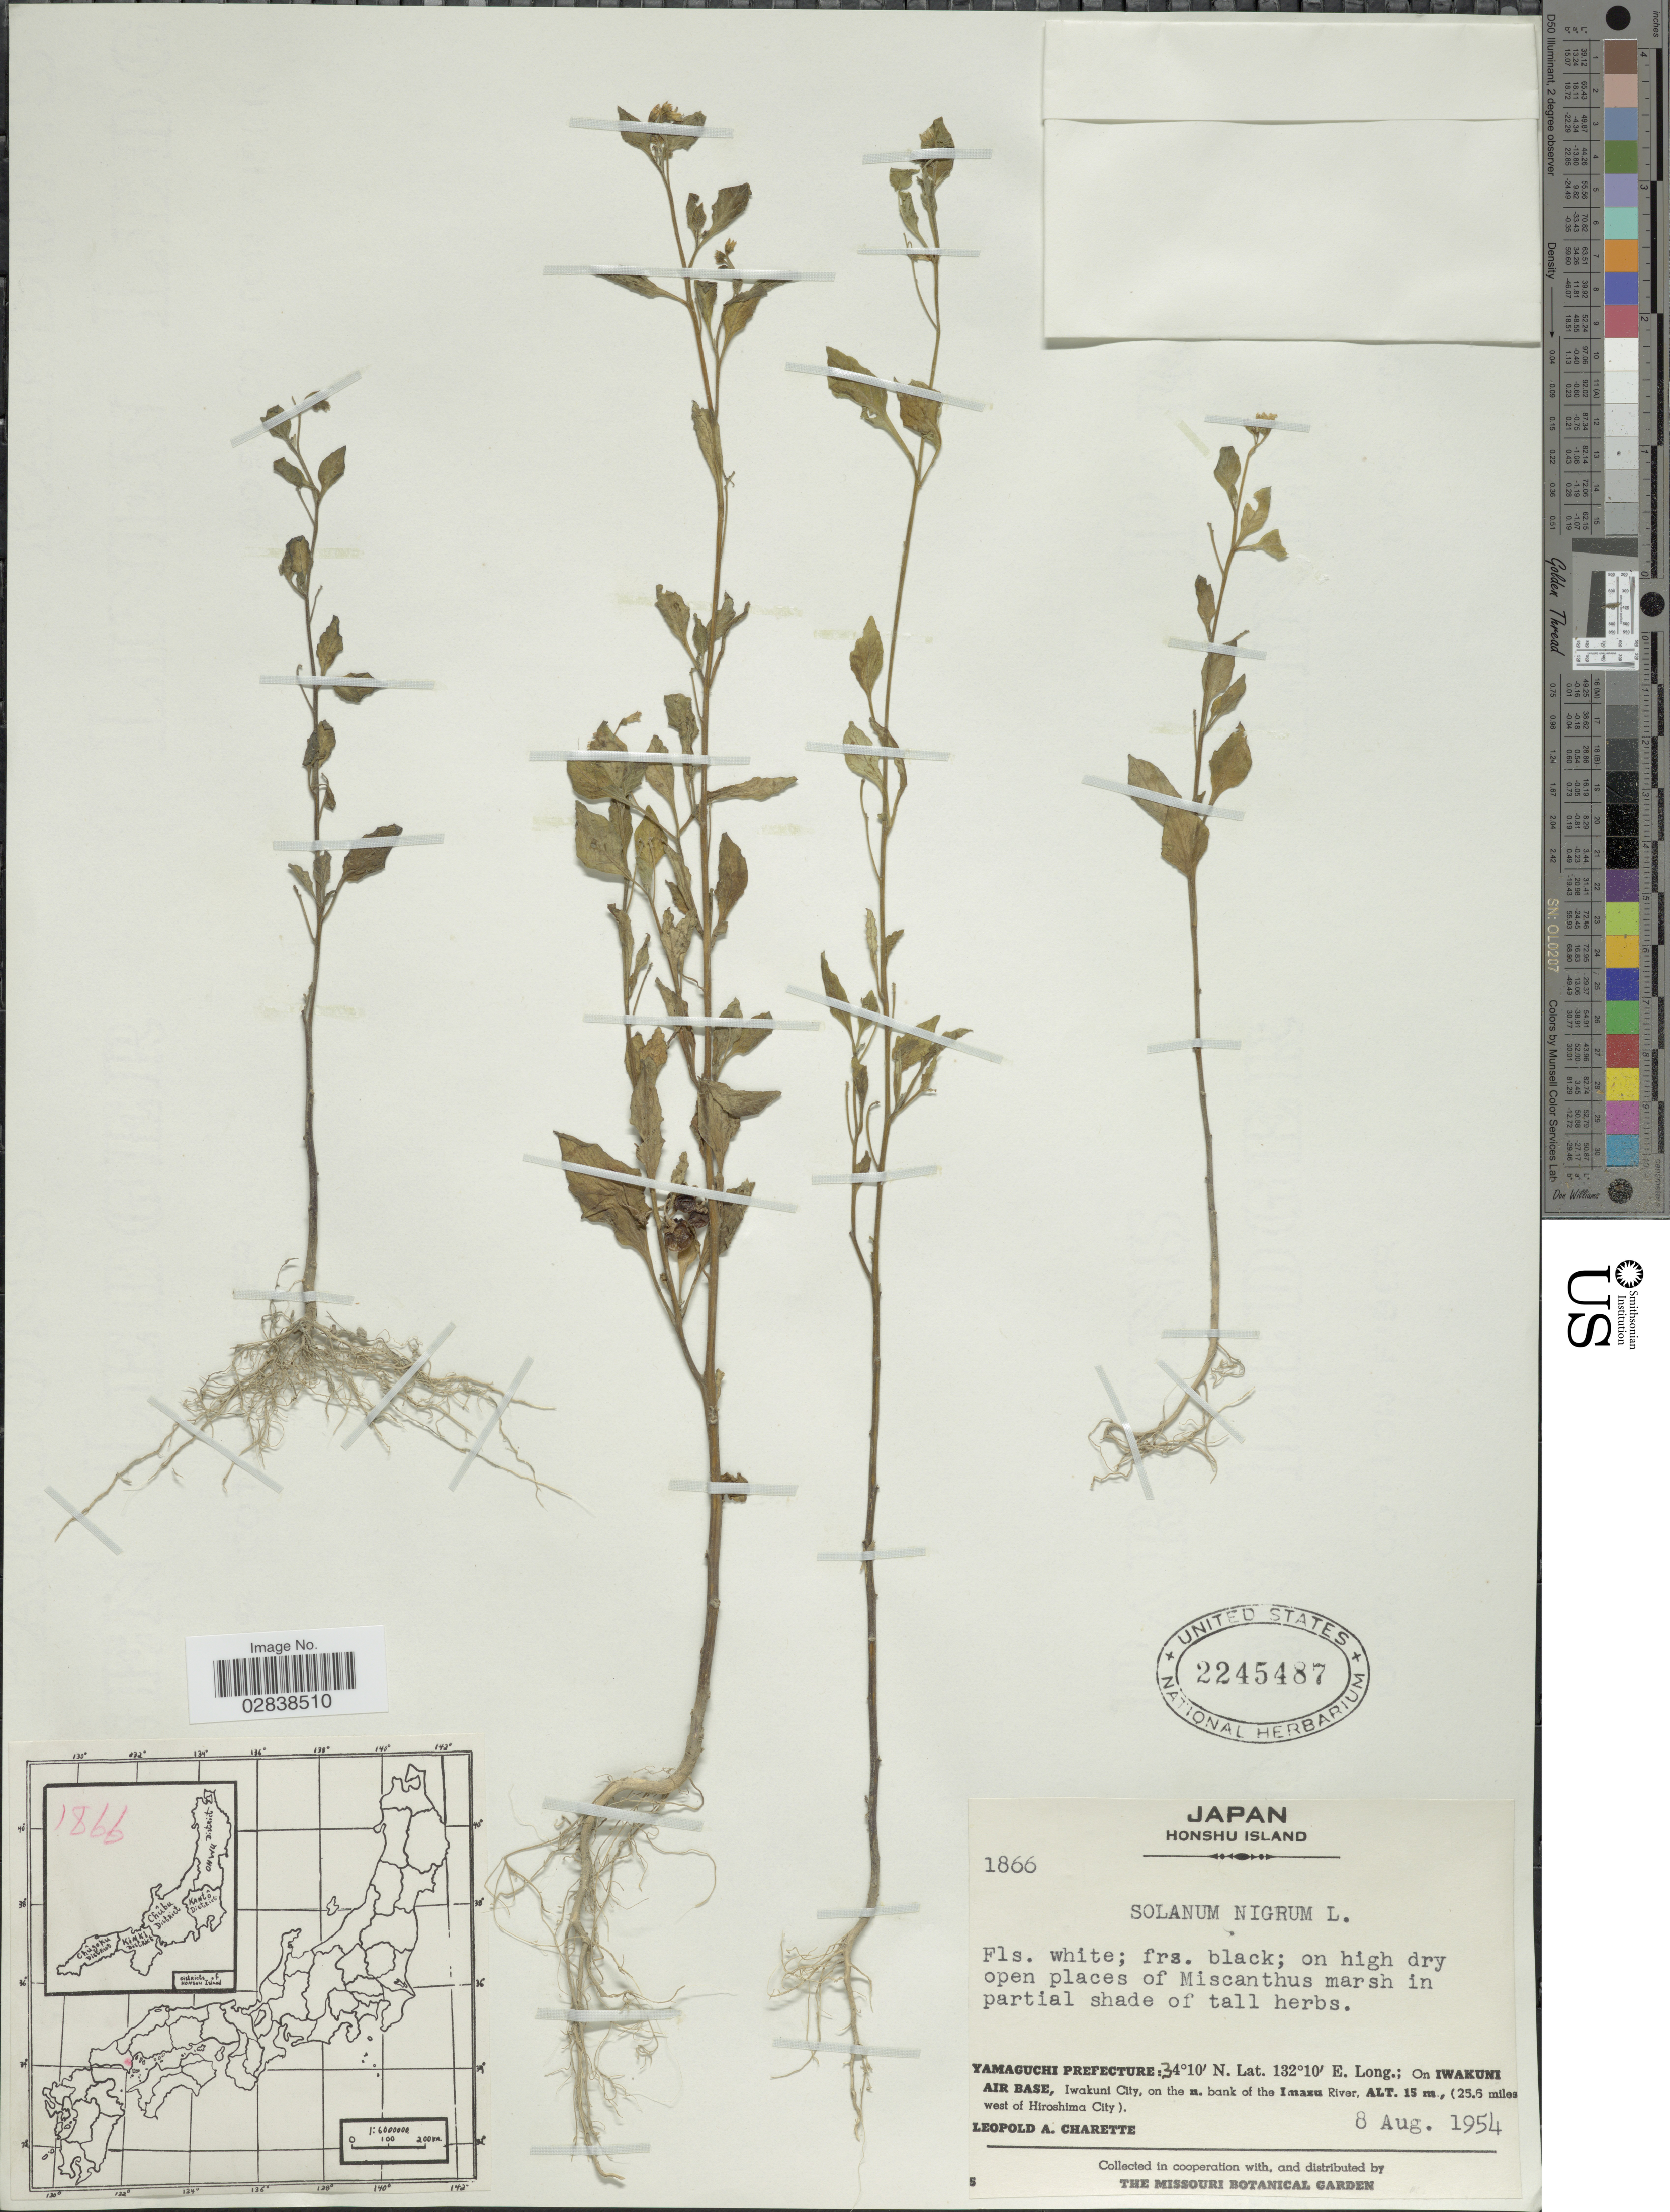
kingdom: Plantae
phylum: Tracheophyta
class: Magnoliopsida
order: Solanales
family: Solanaceae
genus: Solanum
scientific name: Solanum nigrum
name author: L.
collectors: L. A. Charette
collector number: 1866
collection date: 1954-08-08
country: Japan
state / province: Yamaguti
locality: Honshu Island, Yamaguchi Prefecture; On Iwakuni Air Base, Iwakuni City, on the n. bank of the Imazu River (25.6 miles west of Hiroshima City).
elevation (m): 15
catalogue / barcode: US 2245487